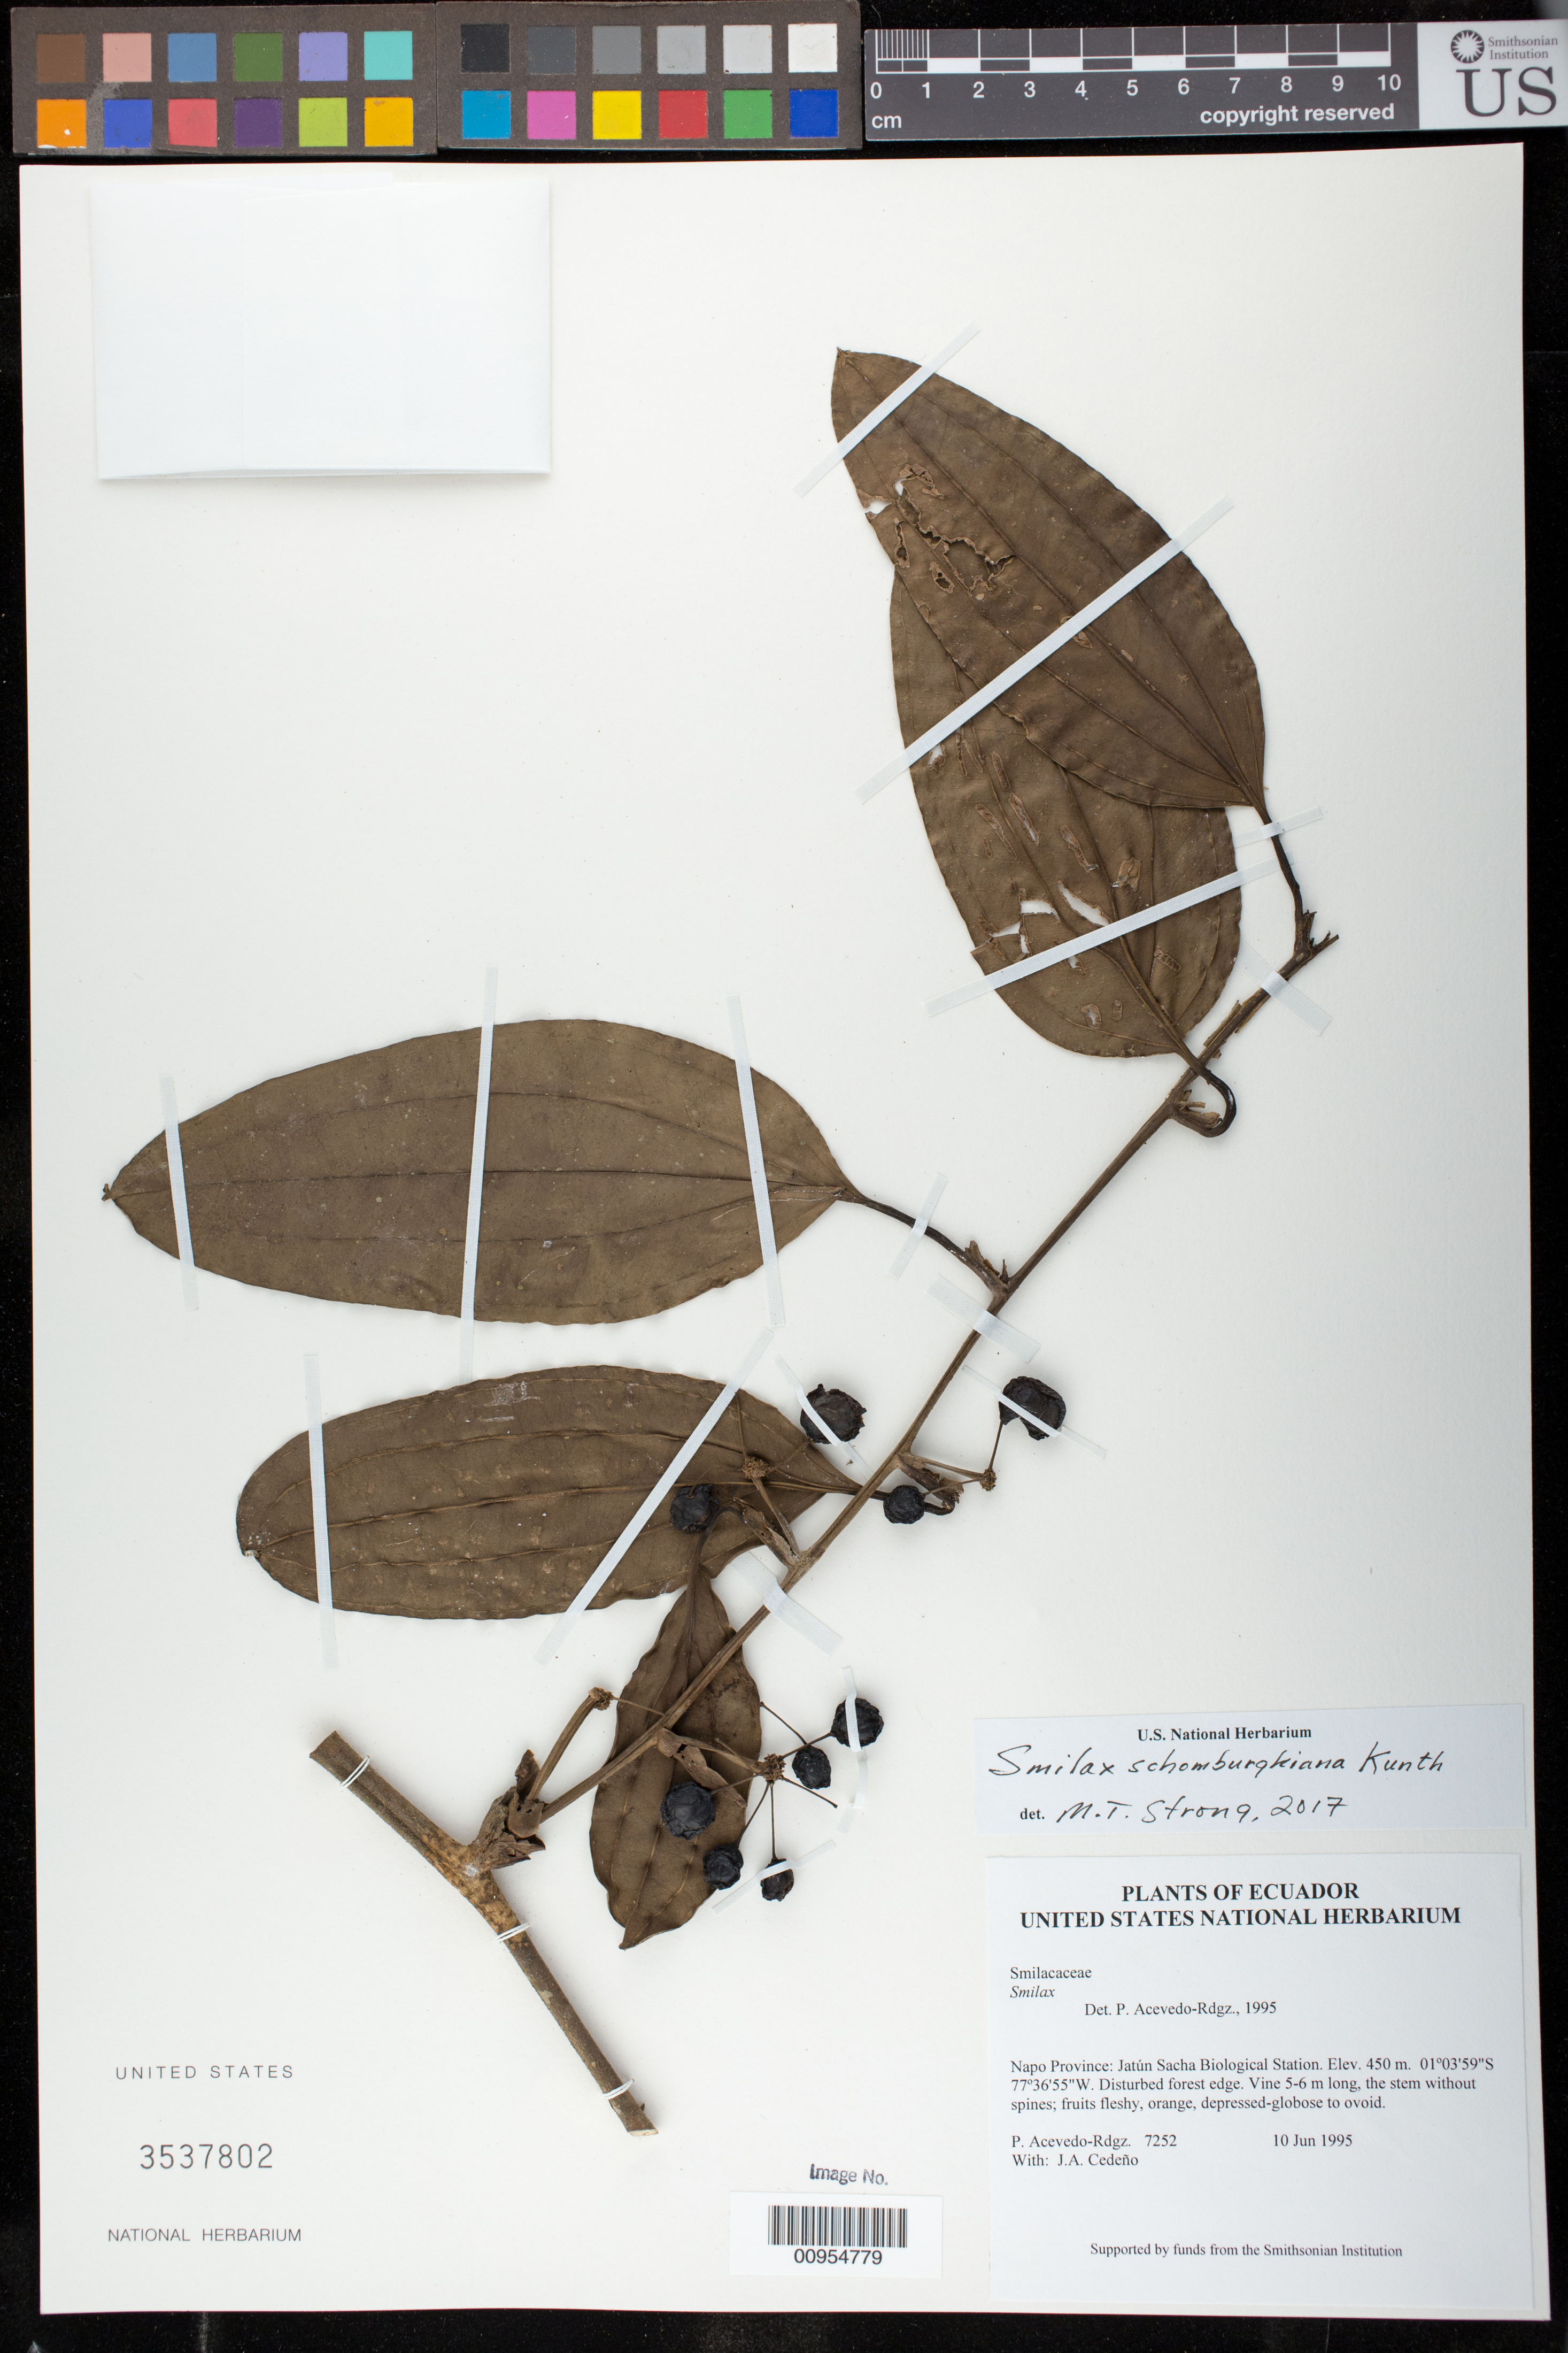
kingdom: Plantae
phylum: Tracheophyta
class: Liliopsida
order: Liliales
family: Smilacaceae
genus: Smilax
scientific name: Smilax schomburgkiana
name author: Kunth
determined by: Strong, M. T., (US), Smithsonian Institution - National Museum of Natural History (UNITED STATES)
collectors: P. Acevedo-Rodr. & J. A. Cedeño M.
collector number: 7252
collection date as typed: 10 Jun 1995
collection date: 1995-06-10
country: Ecuador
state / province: Napo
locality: Napo Province: Jatún Sacha Biological Station.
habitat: Disturbed forest edge.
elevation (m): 450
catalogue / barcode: US 3537802